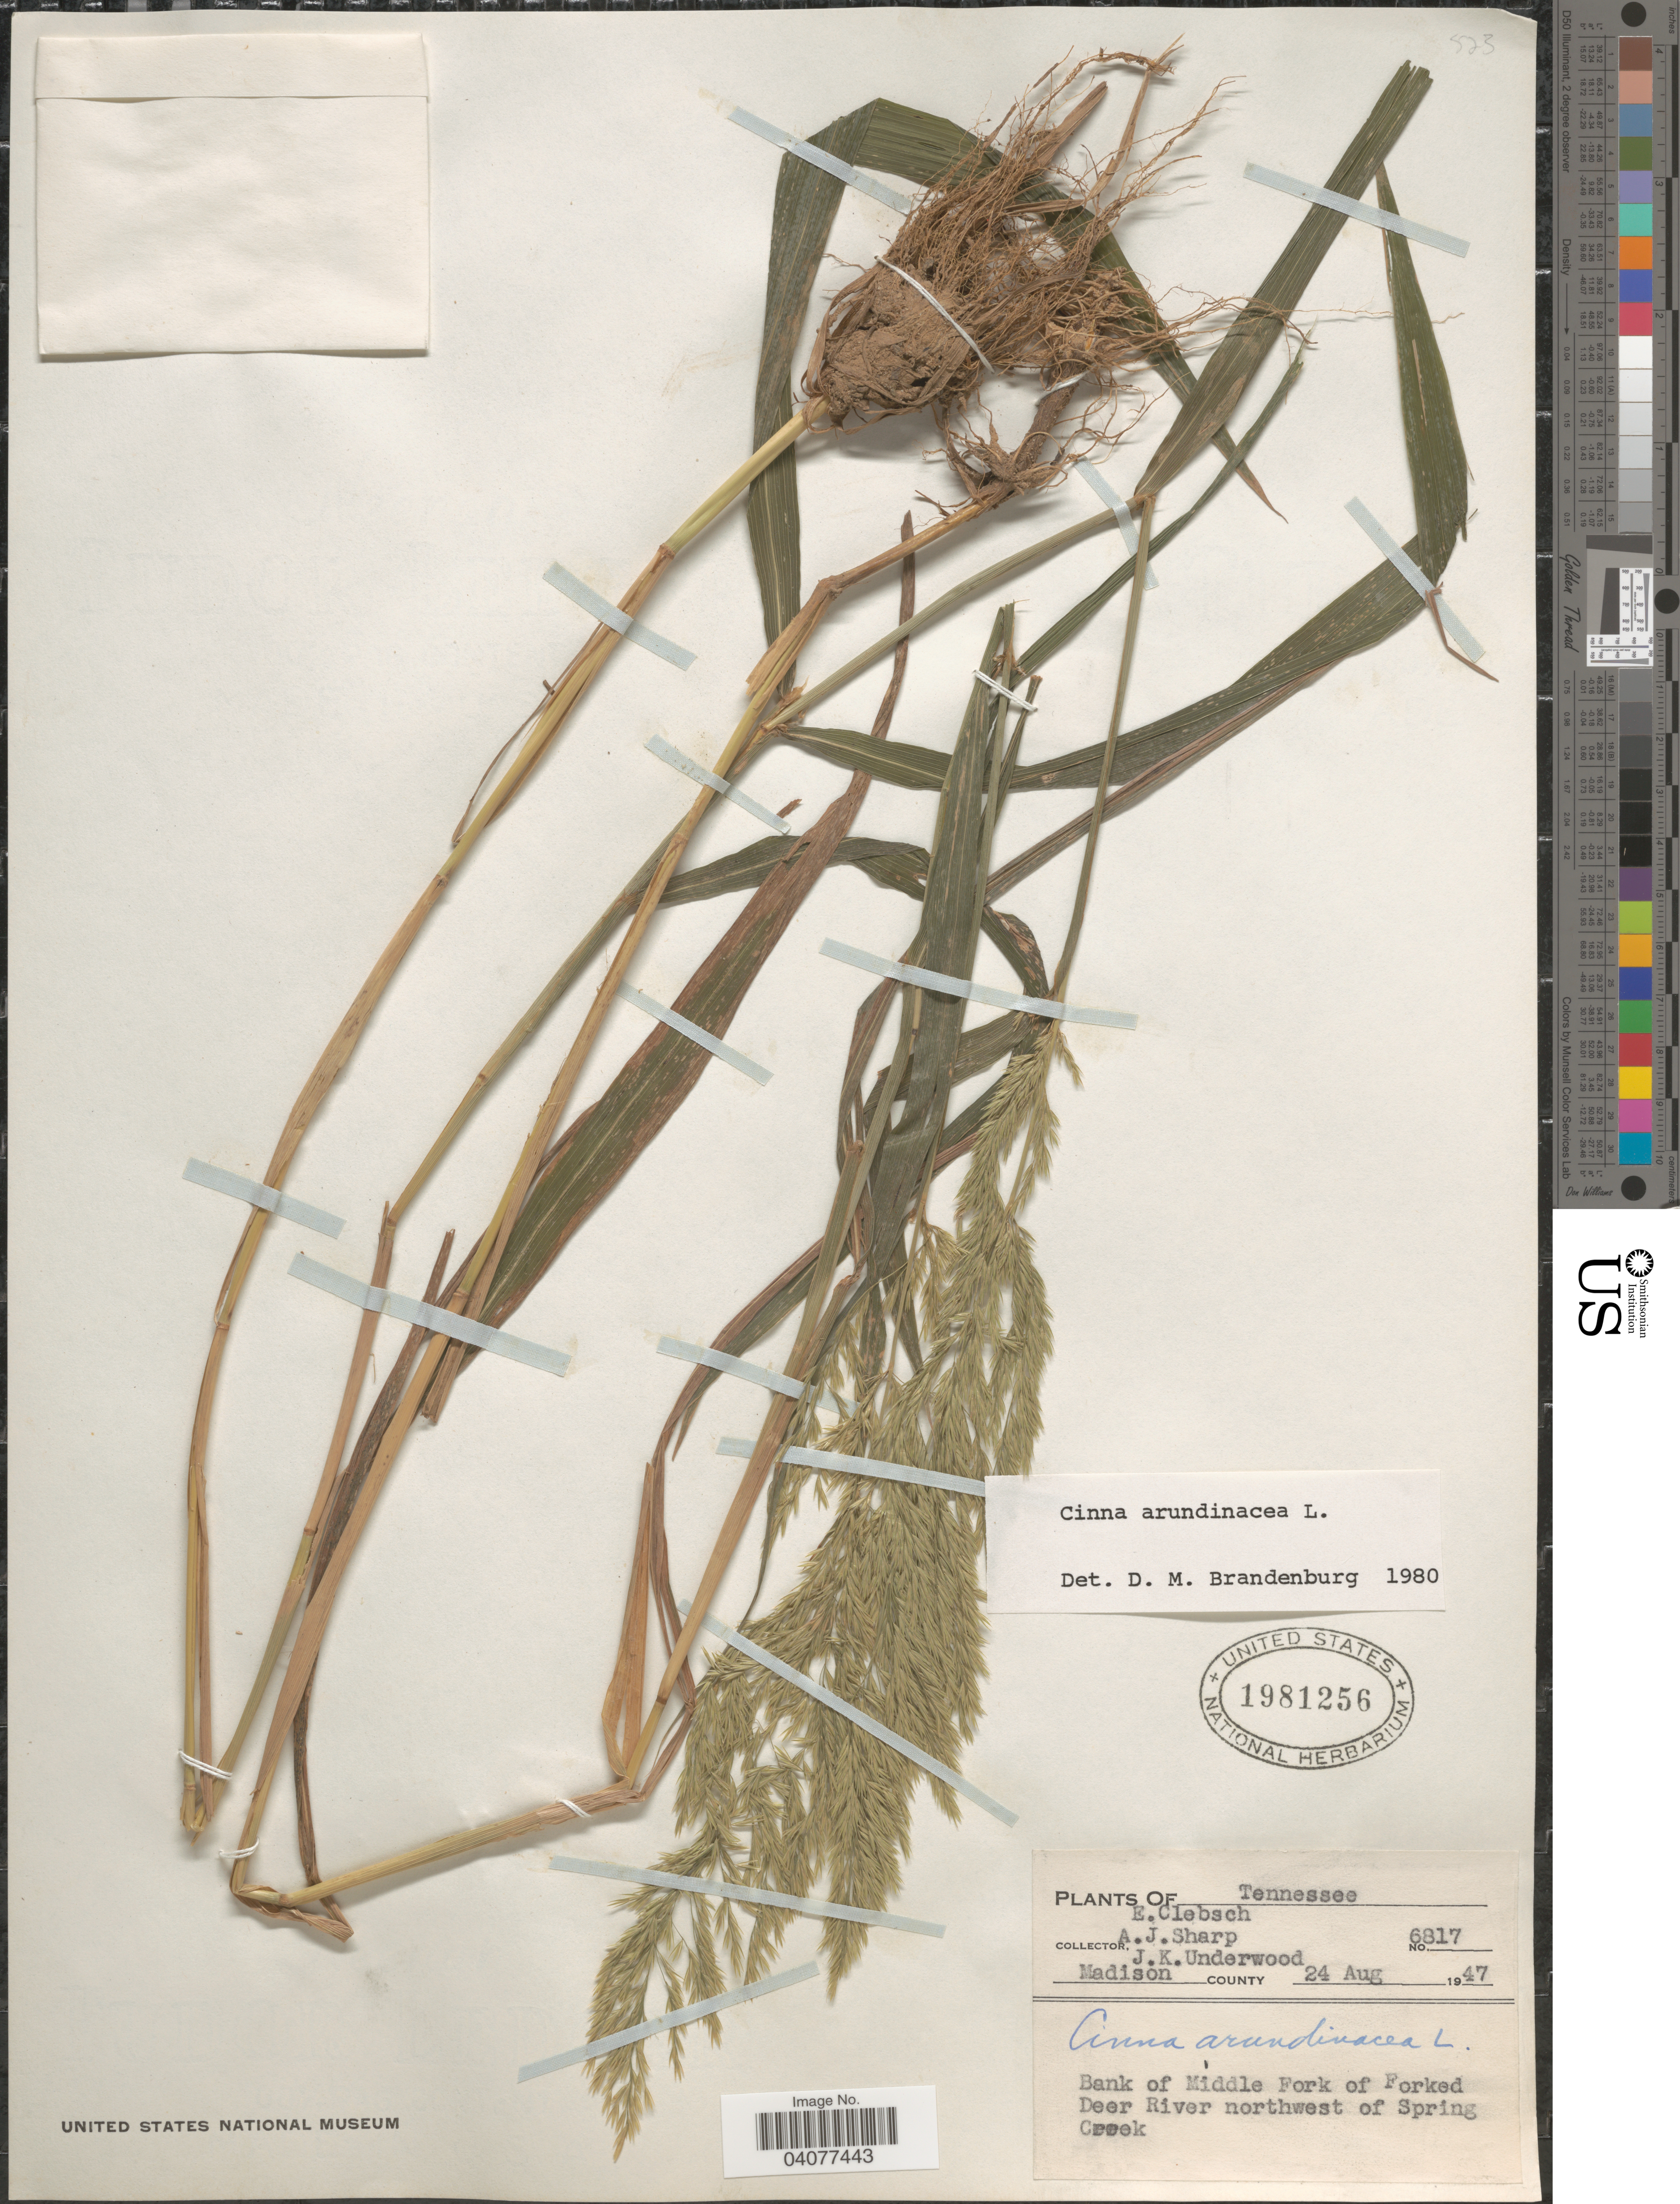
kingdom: Plantae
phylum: Tracheophyta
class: Liliopsida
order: Poales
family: Poaceae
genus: Cinna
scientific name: Cinna arundinacea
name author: L.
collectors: E. Clebsch, A. J. Sharp & J. K. Underwood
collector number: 6817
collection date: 1947-08-24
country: United States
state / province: Tennessee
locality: Madison County. Bank of Middle Fork of Forked Deer River northwest of Spring Creek.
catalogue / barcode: US 1981256